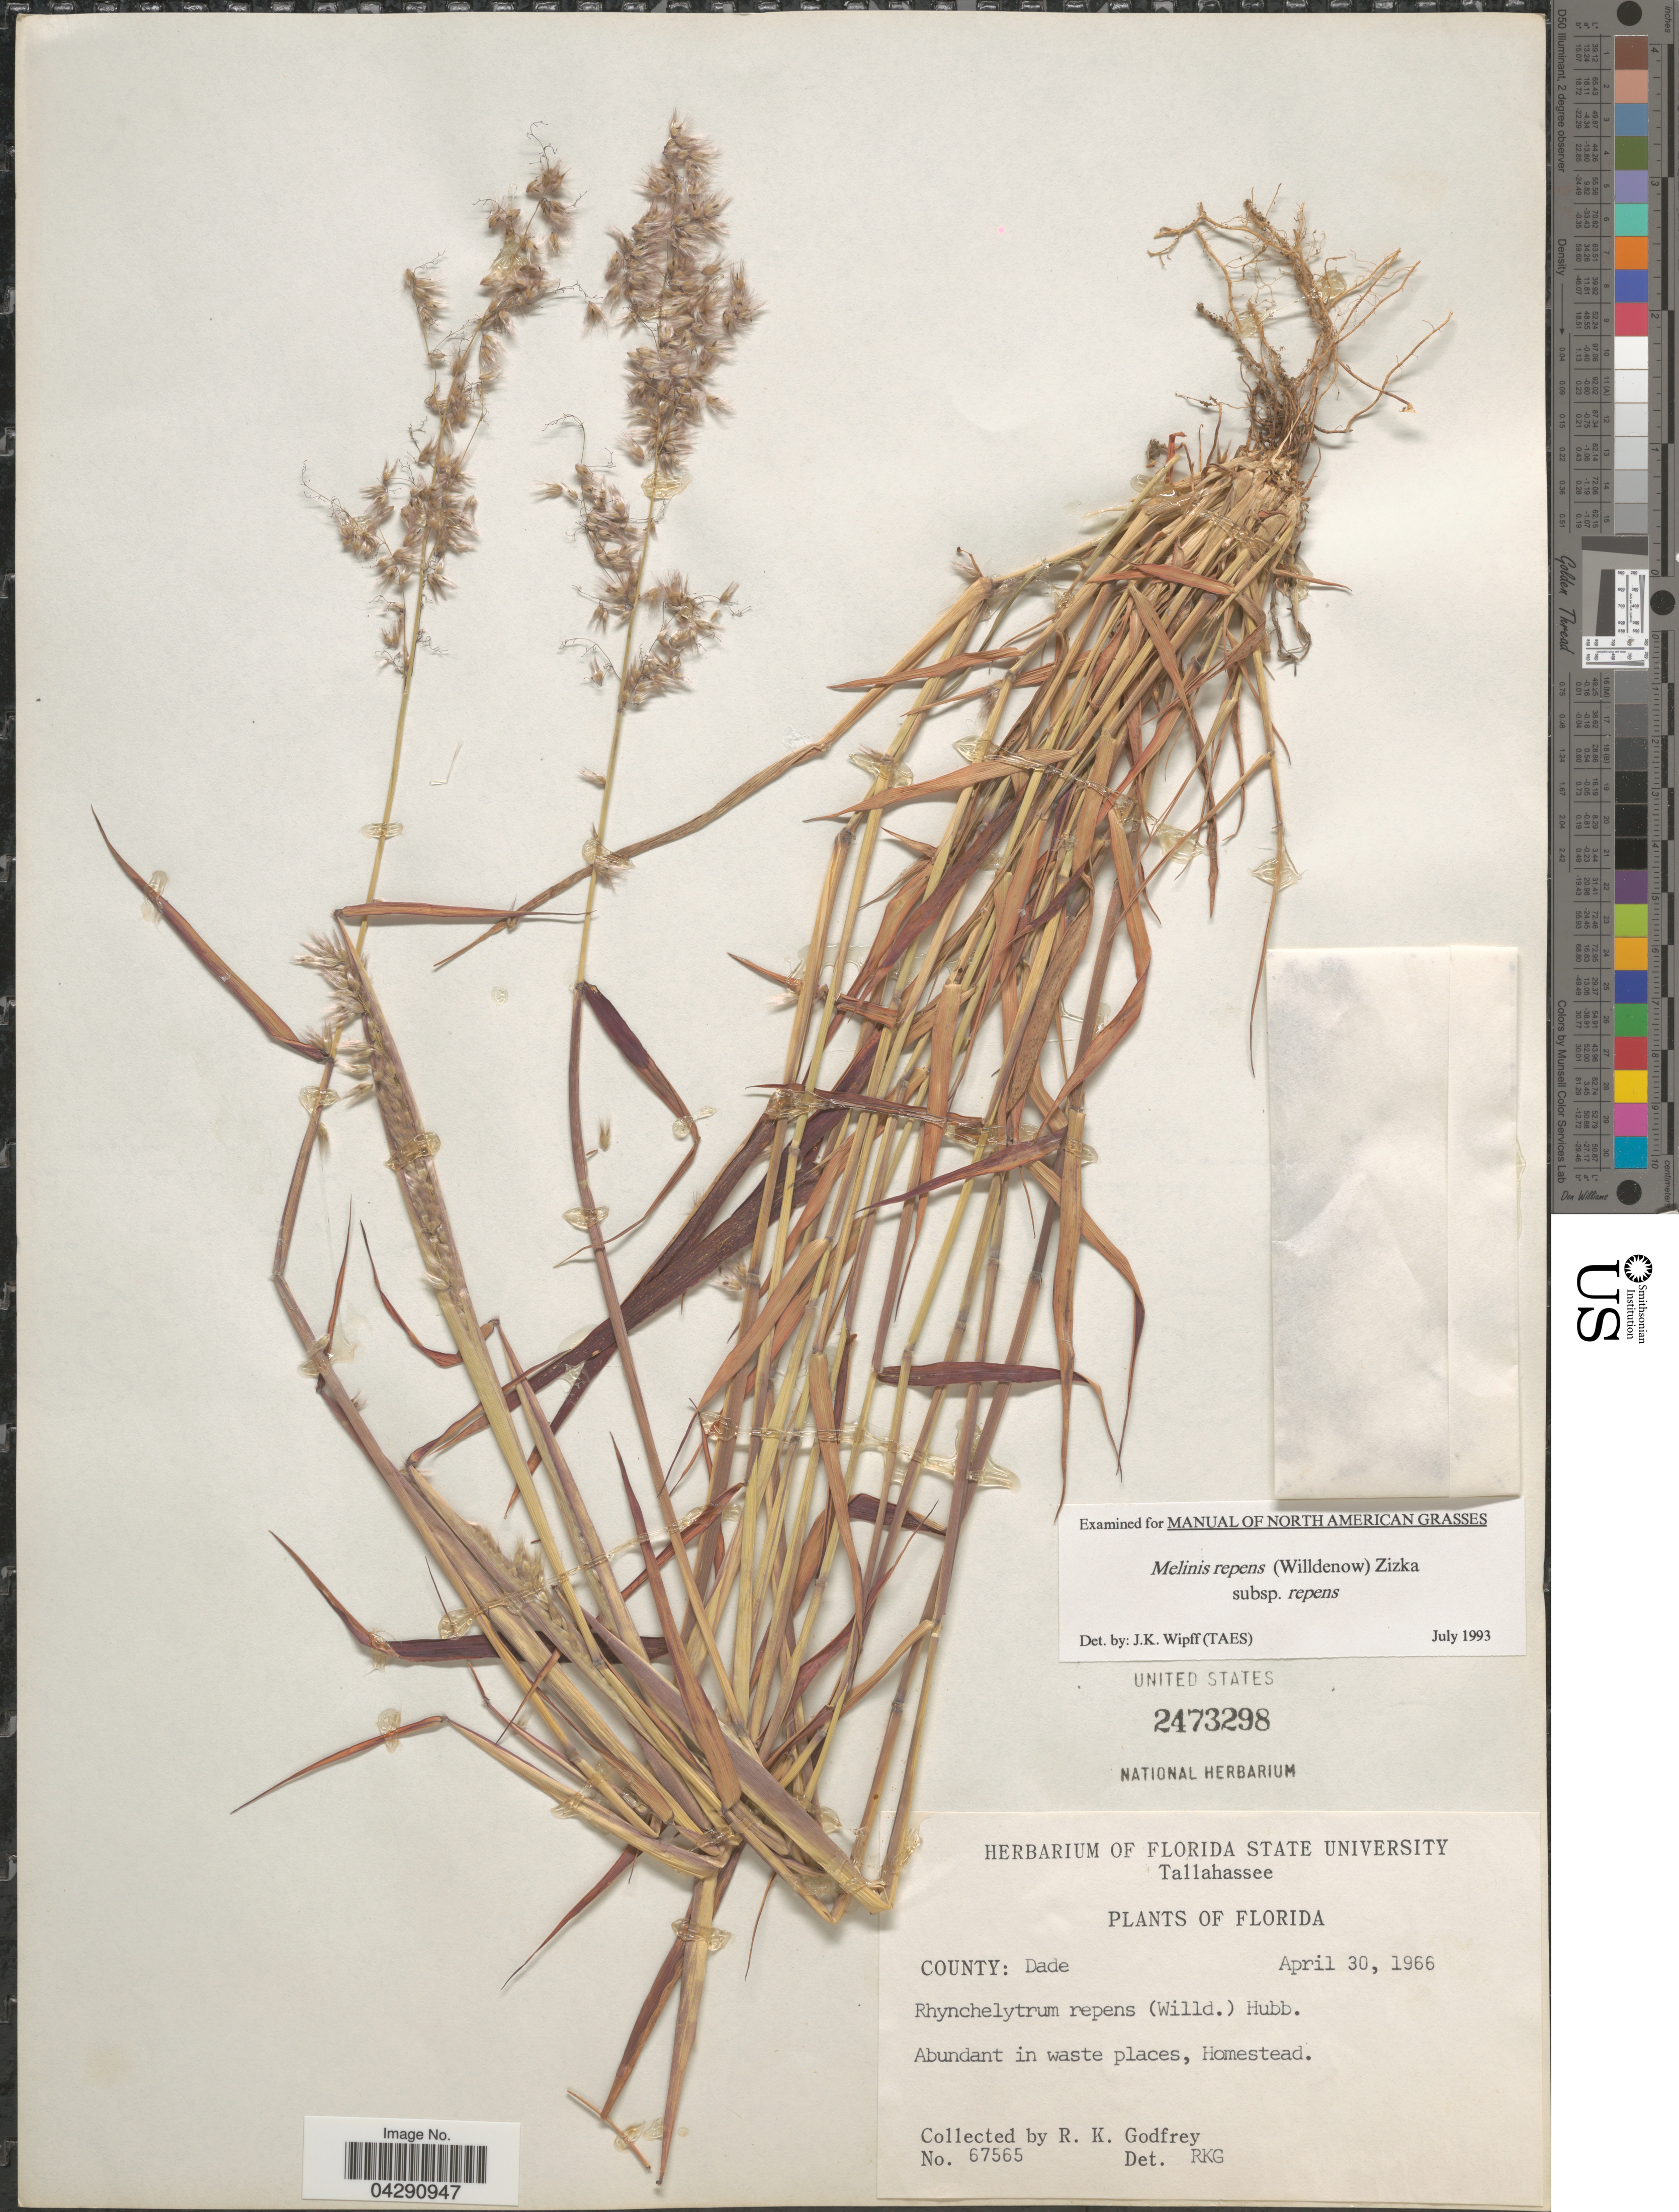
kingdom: Plantae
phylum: Tracheophyta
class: Liliopsida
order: Poales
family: Poaceae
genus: Melinis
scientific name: Melinis repens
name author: (Willd.) Zizka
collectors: R. K. Godfrey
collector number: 67565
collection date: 1966-04-30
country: United States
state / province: Florida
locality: County: Dade. Homestead.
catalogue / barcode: US 2473298